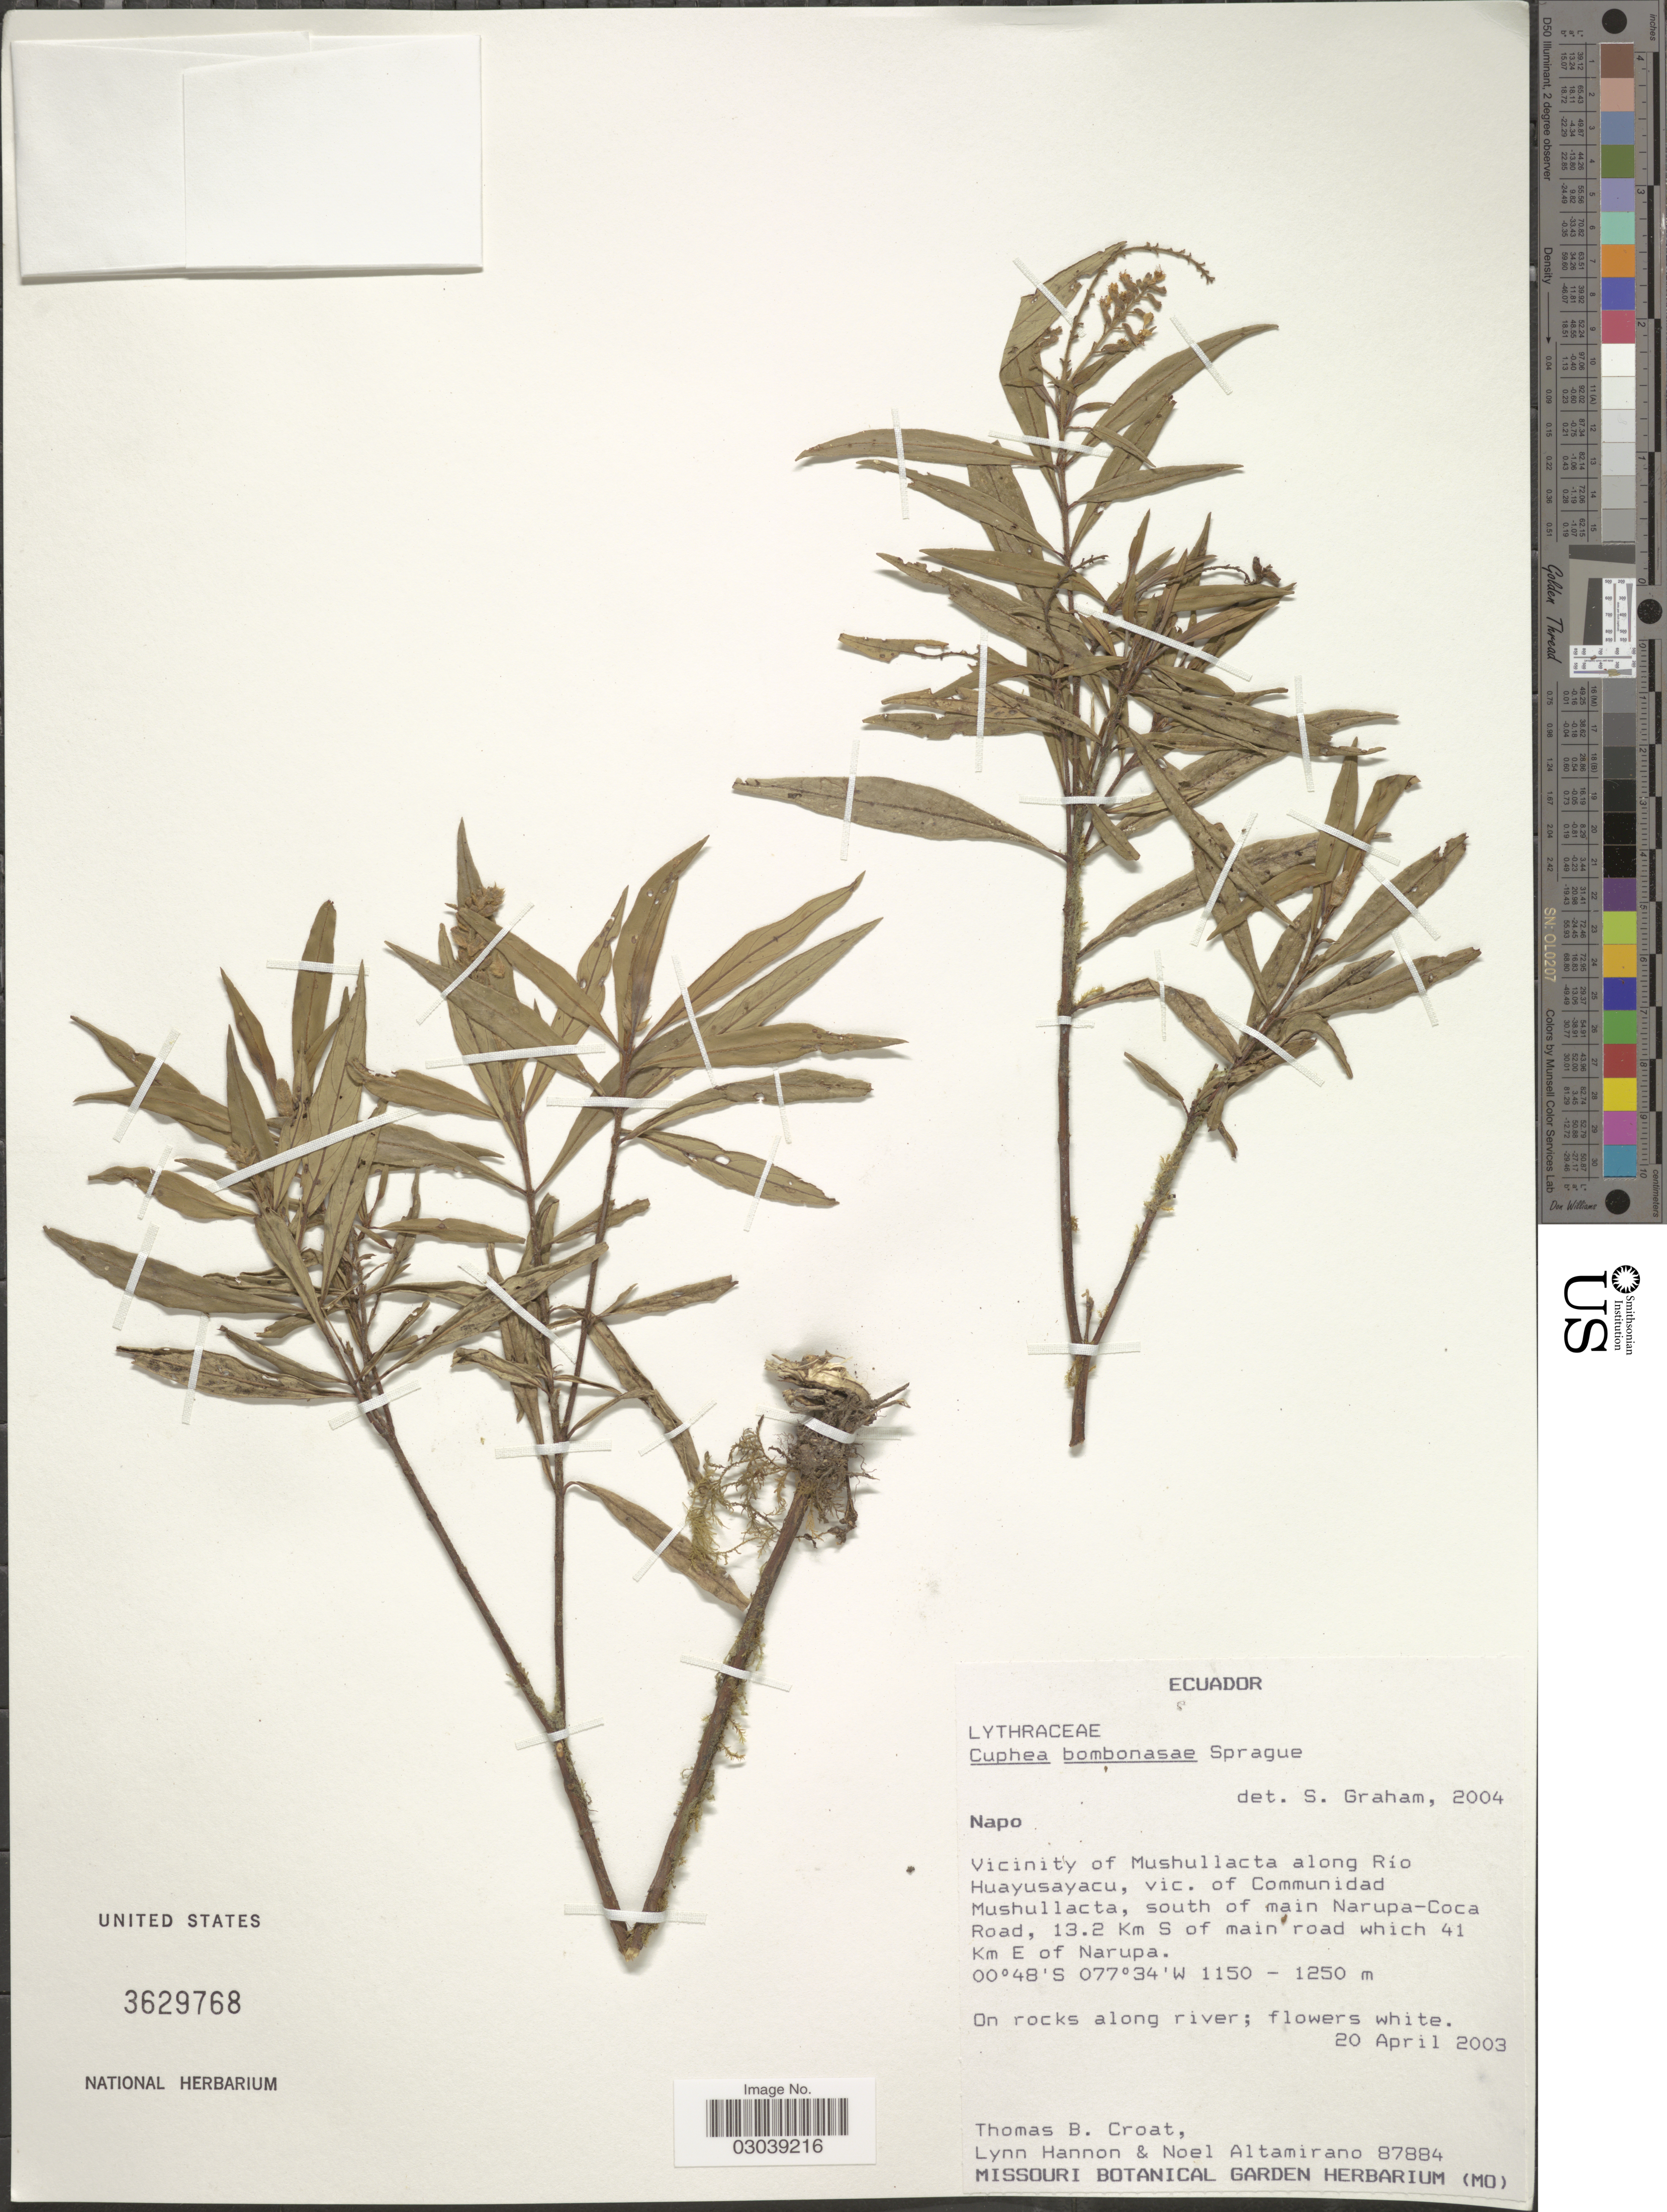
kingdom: Plantae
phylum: Tracheophyta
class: Magnoliopsida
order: Myrtales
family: Lythraceae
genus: Cuphea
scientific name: Cuphea bobonazae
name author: Sprague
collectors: T. B. Croat, L. Hannon & N. Altamirano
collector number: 87884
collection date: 2003-04-20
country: Ecuador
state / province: Napo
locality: Vicinity of Mushullacta along Río Huayusayacu, vic. of Comunidad Mushullacta, south of main Narupa-Coca Road, 13.2 Km S of main road which 41 Km E of Narupa.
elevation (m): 1150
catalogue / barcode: US 3629768